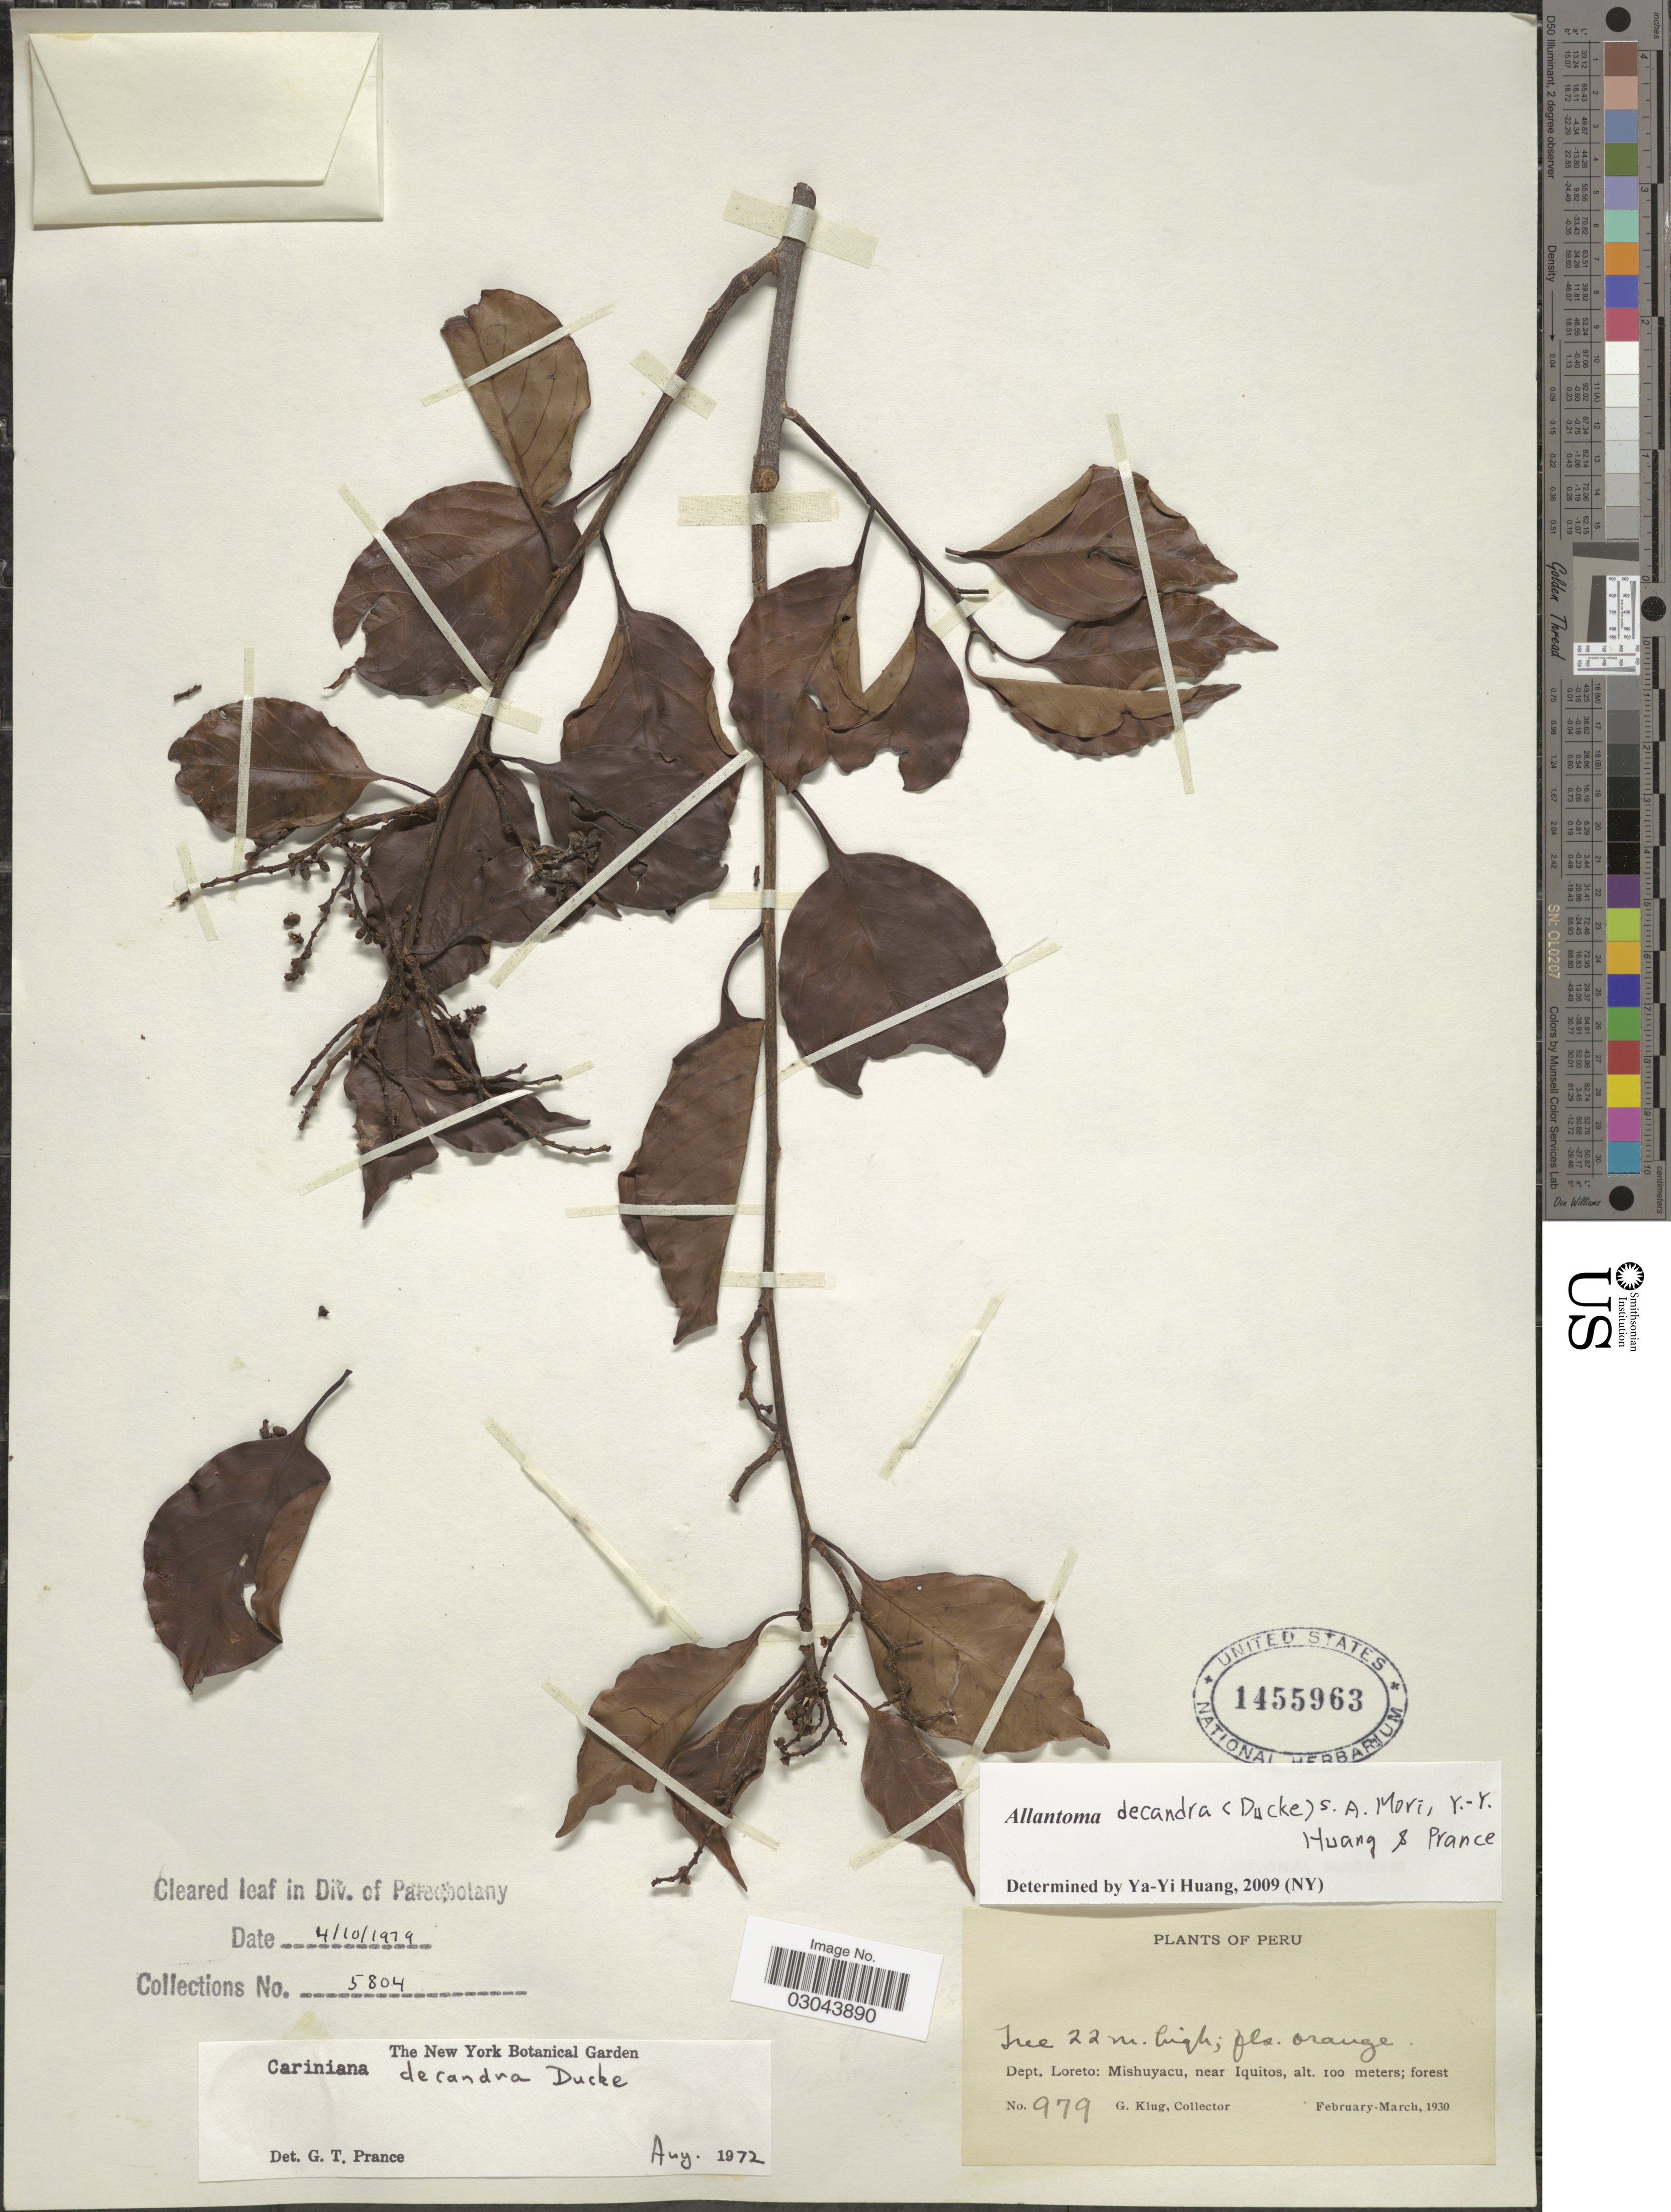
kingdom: Plantae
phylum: Tracheophyta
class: Magnoliopsida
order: Ericales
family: Lecythidaceae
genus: Allantoma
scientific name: Allantoma decandra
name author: (Ducke) S.A. Mori et al.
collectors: G. Klug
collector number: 979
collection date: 1930-02/1930-03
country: Peru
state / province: Loreto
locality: Dept. Loreto: Mishuyacu, near Iquitos.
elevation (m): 100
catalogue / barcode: US 1455963